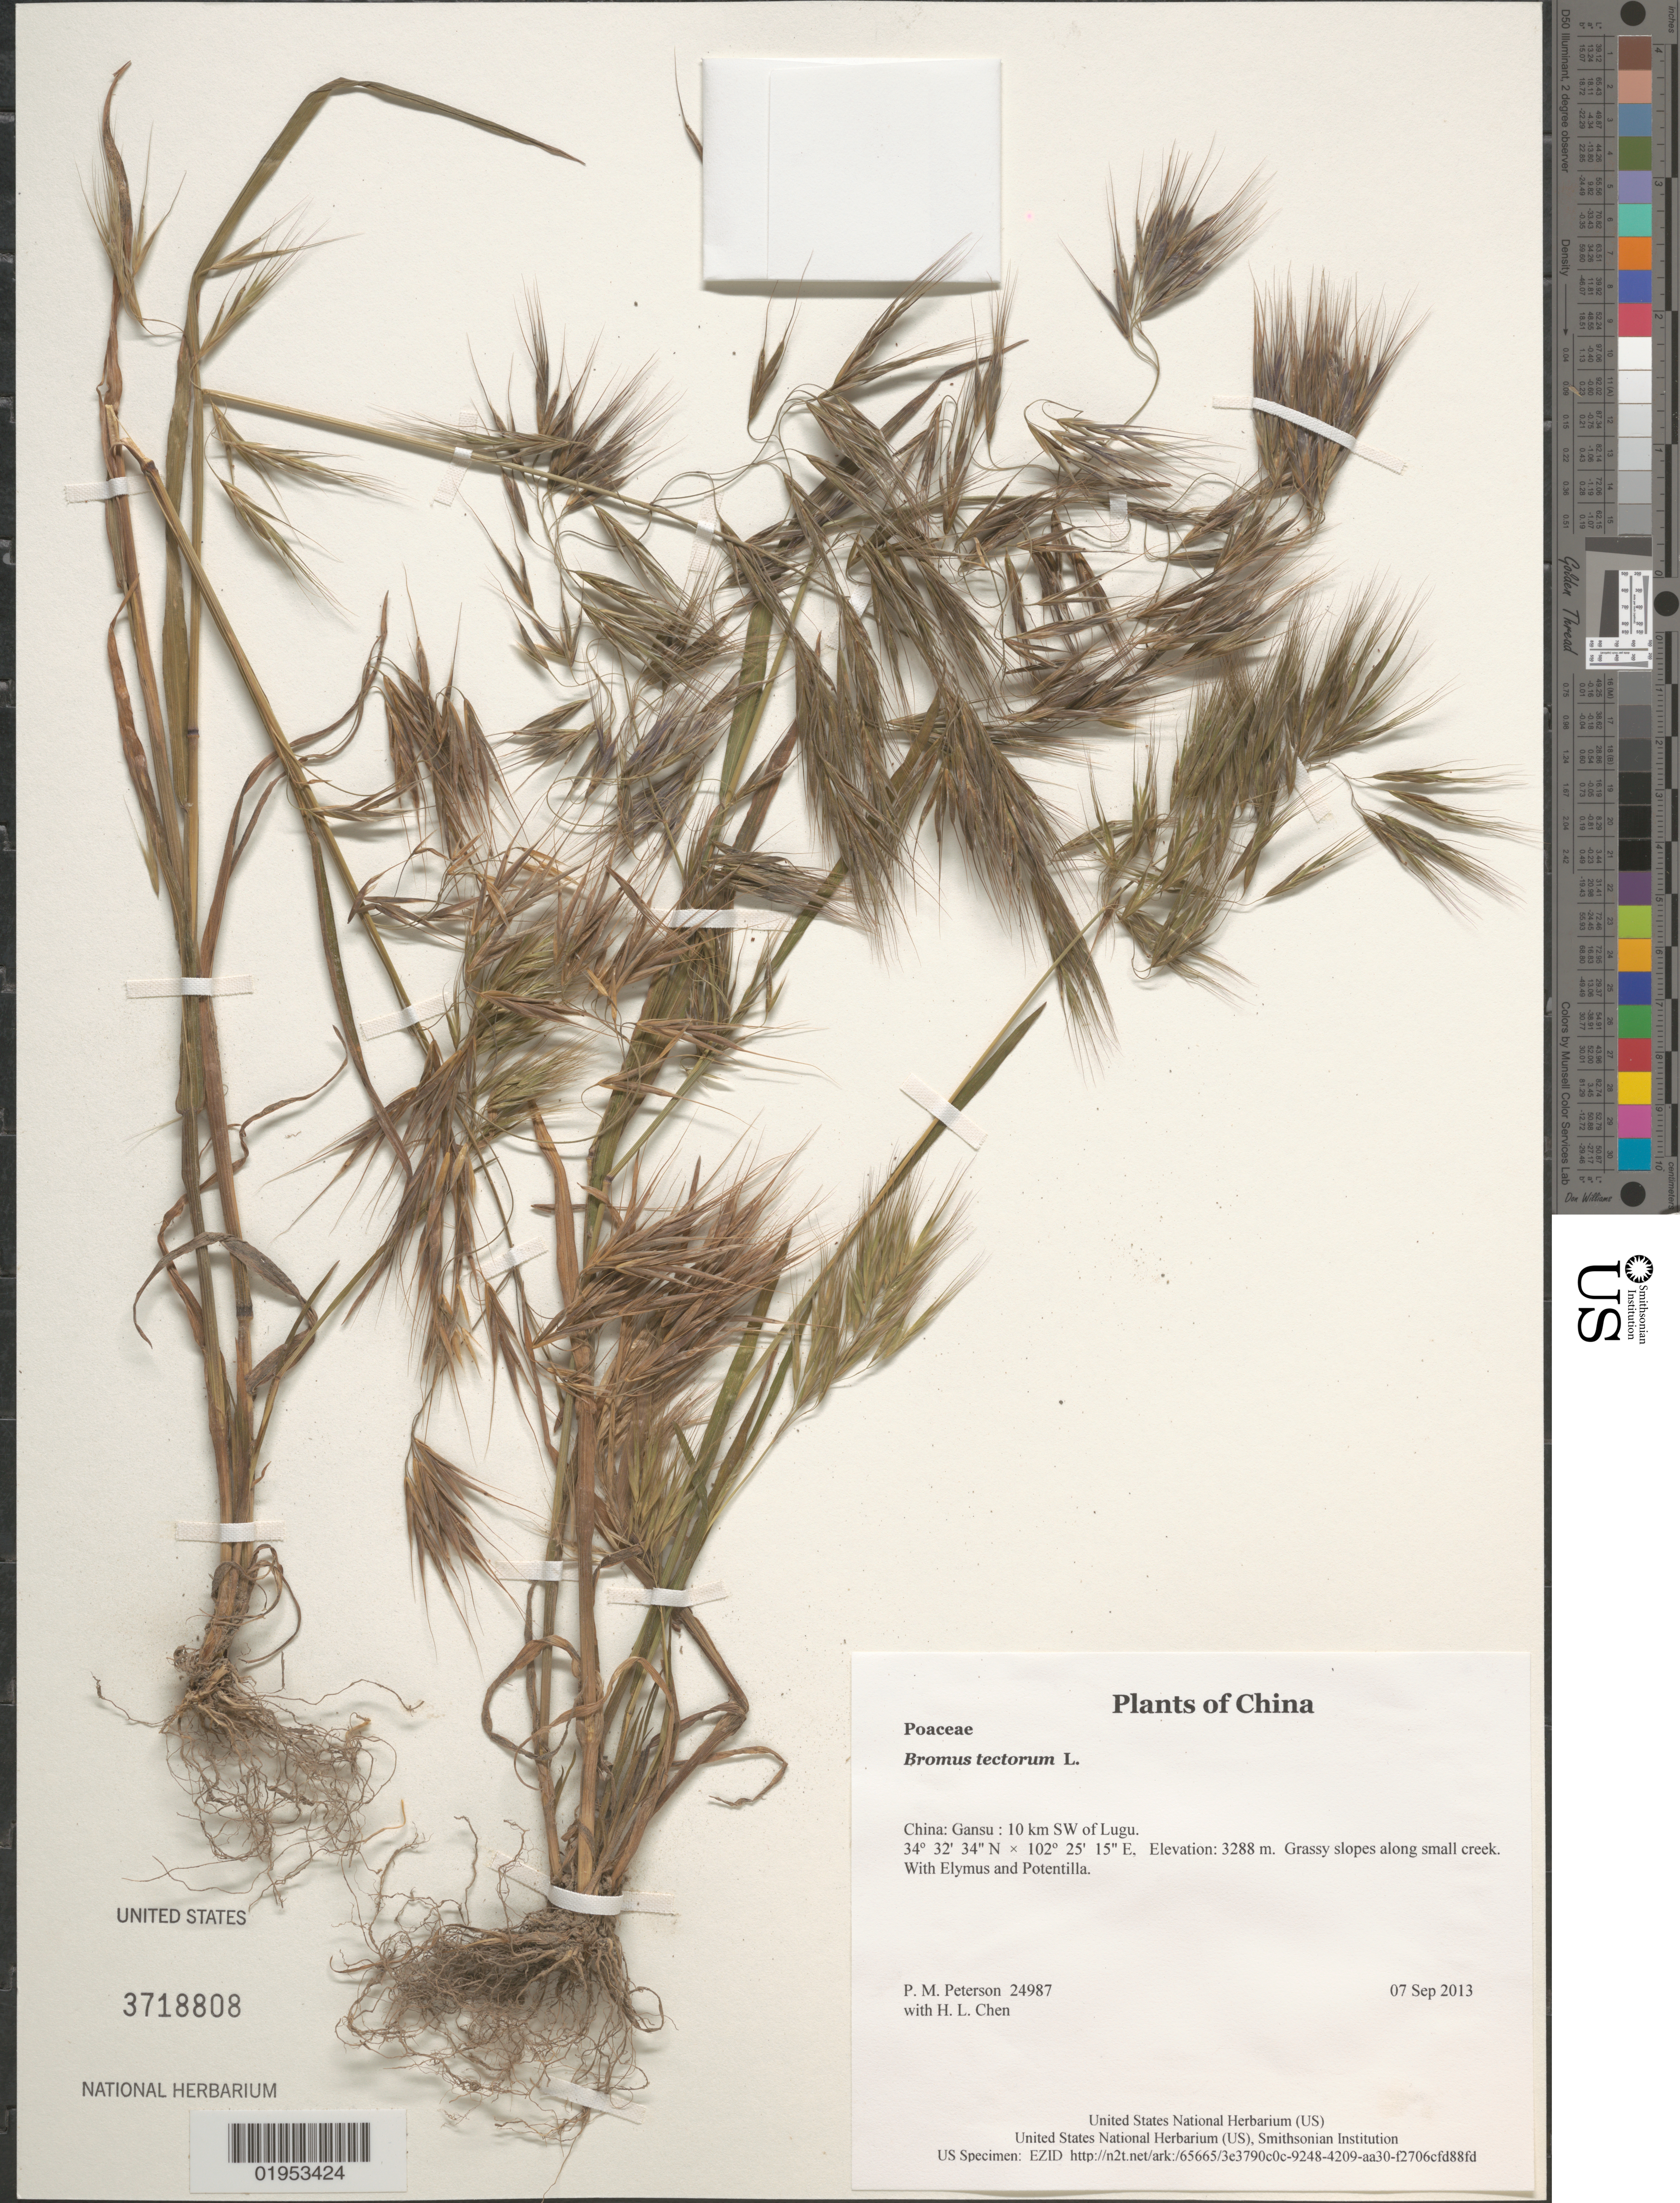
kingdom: Plantae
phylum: Tracheophyta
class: Liliopsida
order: Poales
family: Poaceae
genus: Bromus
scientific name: Bromus tectorum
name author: L.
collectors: P. M. Peterson & H. L. Chen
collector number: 24987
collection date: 2013-09-07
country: China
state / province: Gansu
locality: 10 km SW of Lugu. Grassy slopes along small creek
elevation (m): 3288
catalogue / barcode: US 3718808-2